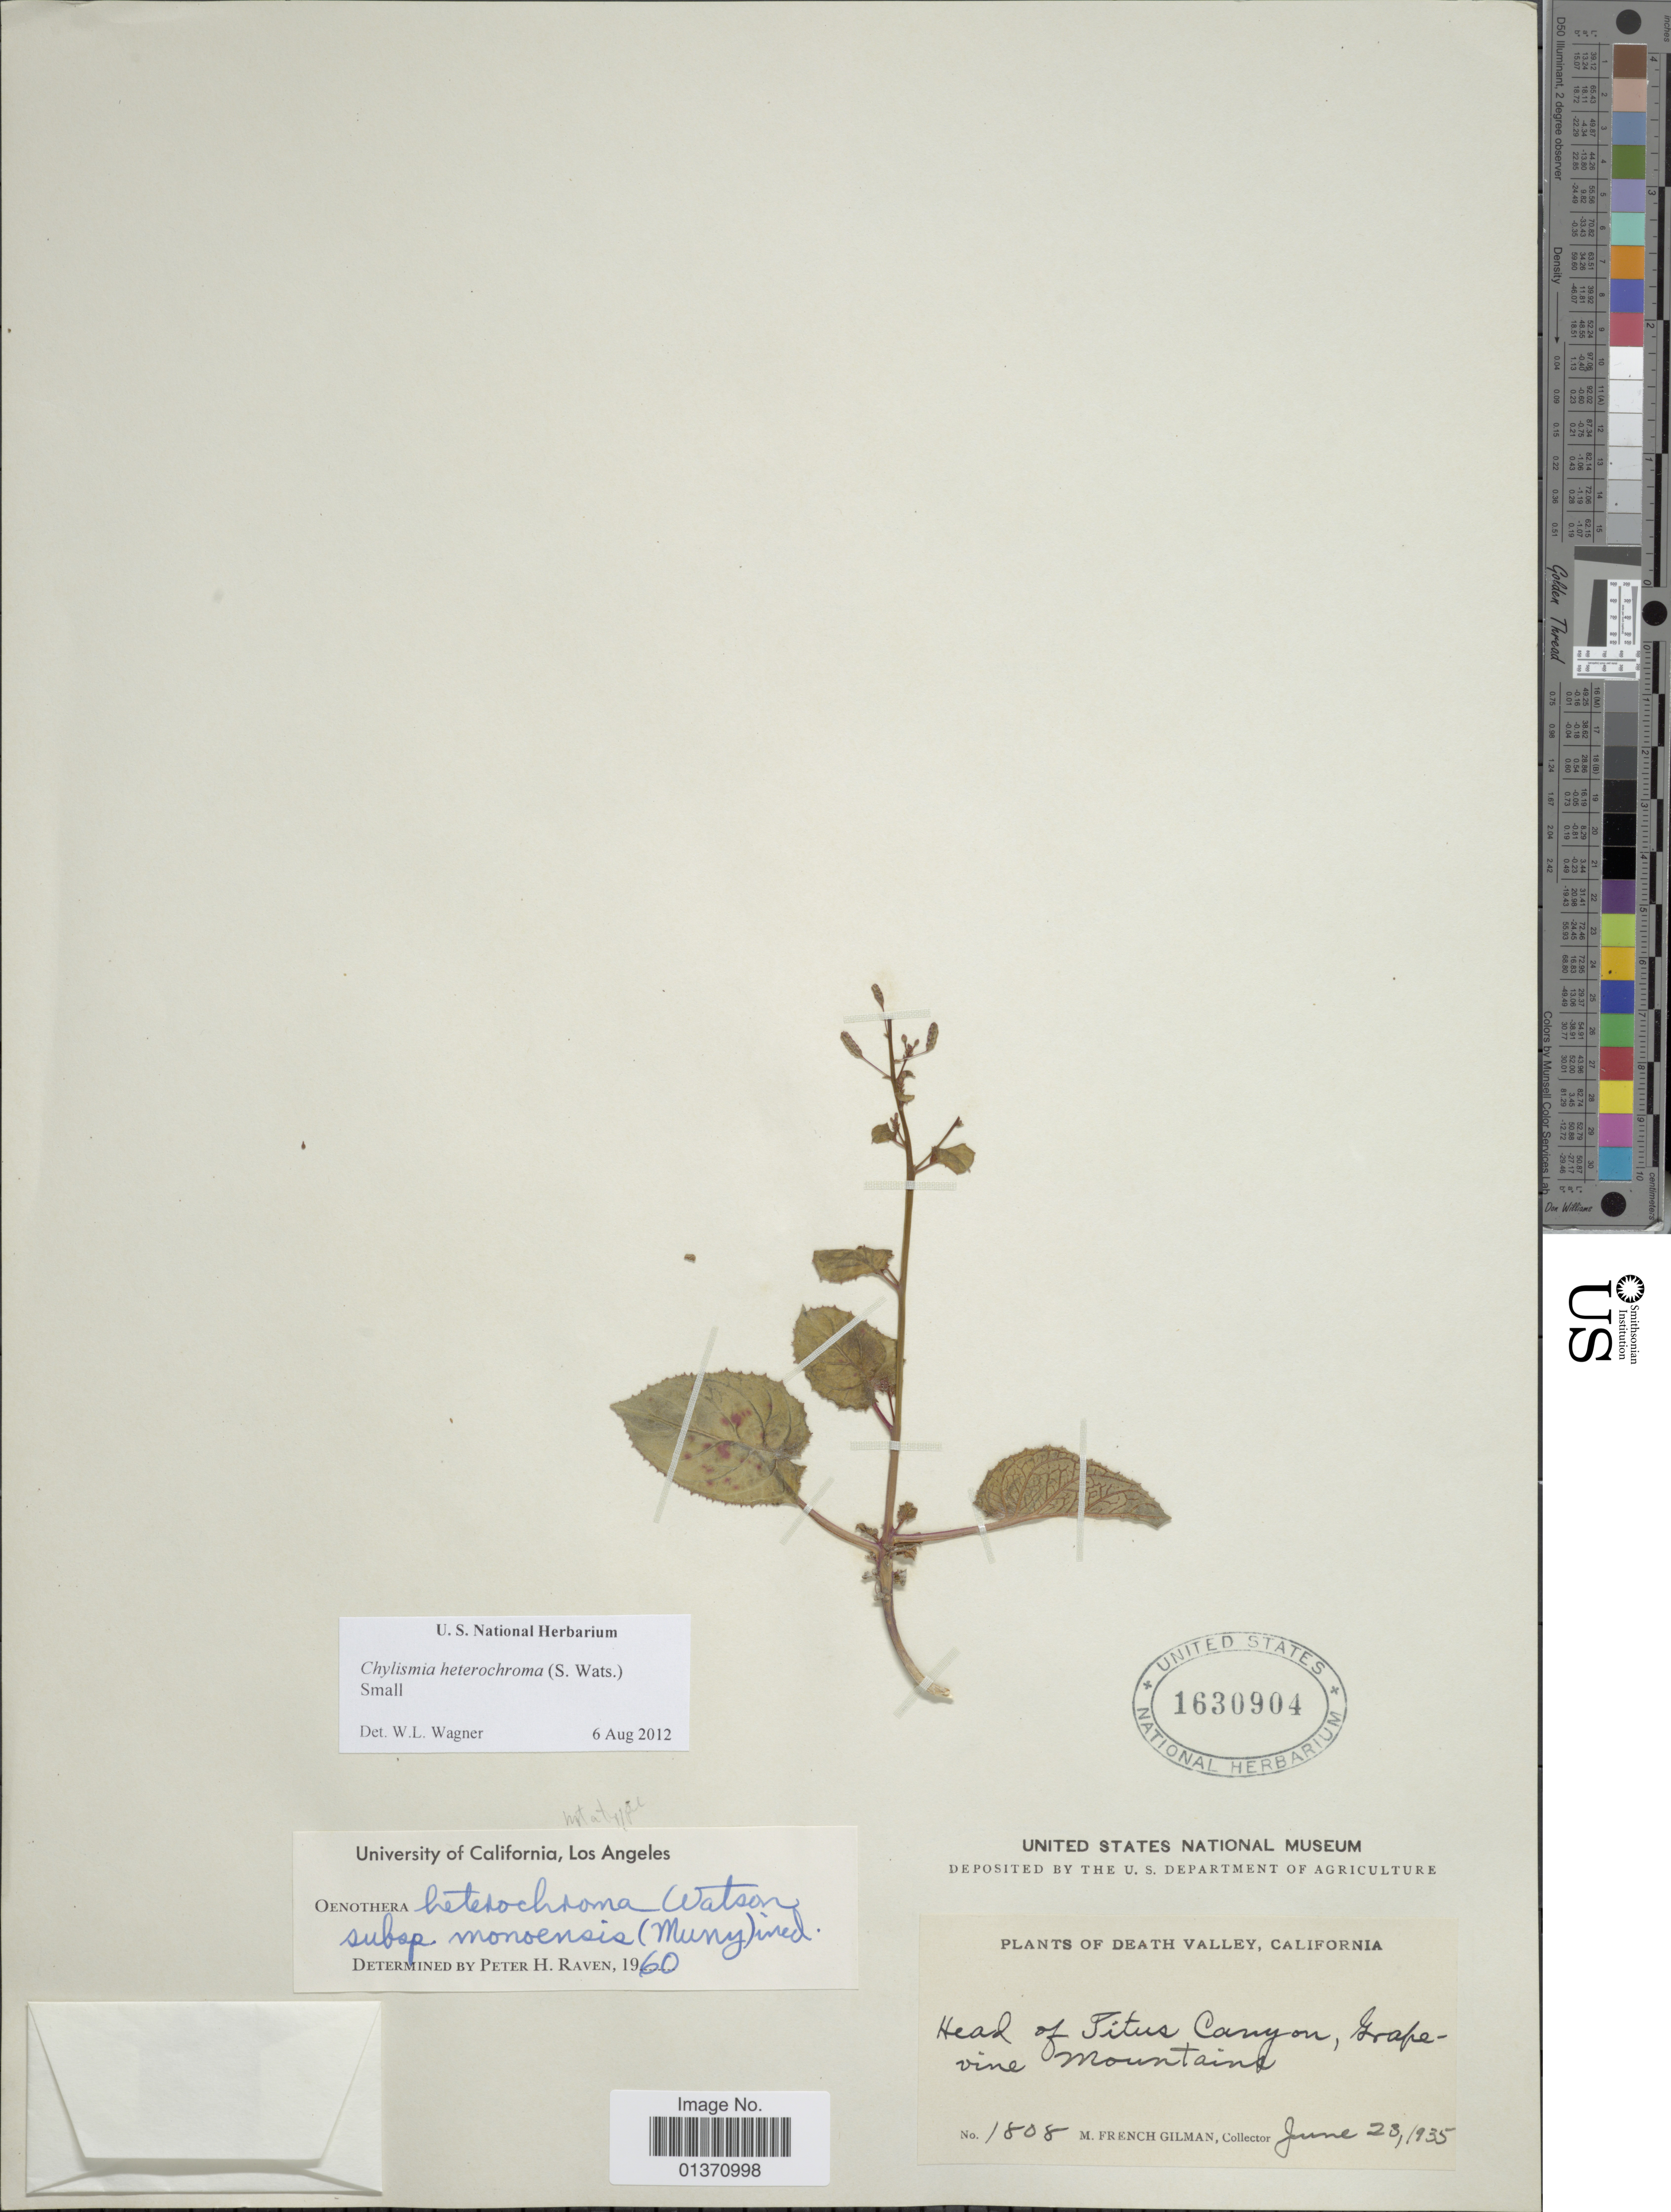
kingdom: Plantae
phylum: Tracheophyta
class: Magnoliopsida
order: Myrtales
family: Onagraceae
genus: Chylismia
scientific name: Chylismia heterochroma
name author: (S. Watson) Small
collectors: M. F. Gilman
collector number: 1808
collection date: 1935-06-23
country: United States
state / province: California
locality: Head of Pitus Canyon, Grapevine Mountains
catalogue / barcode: US 1630904